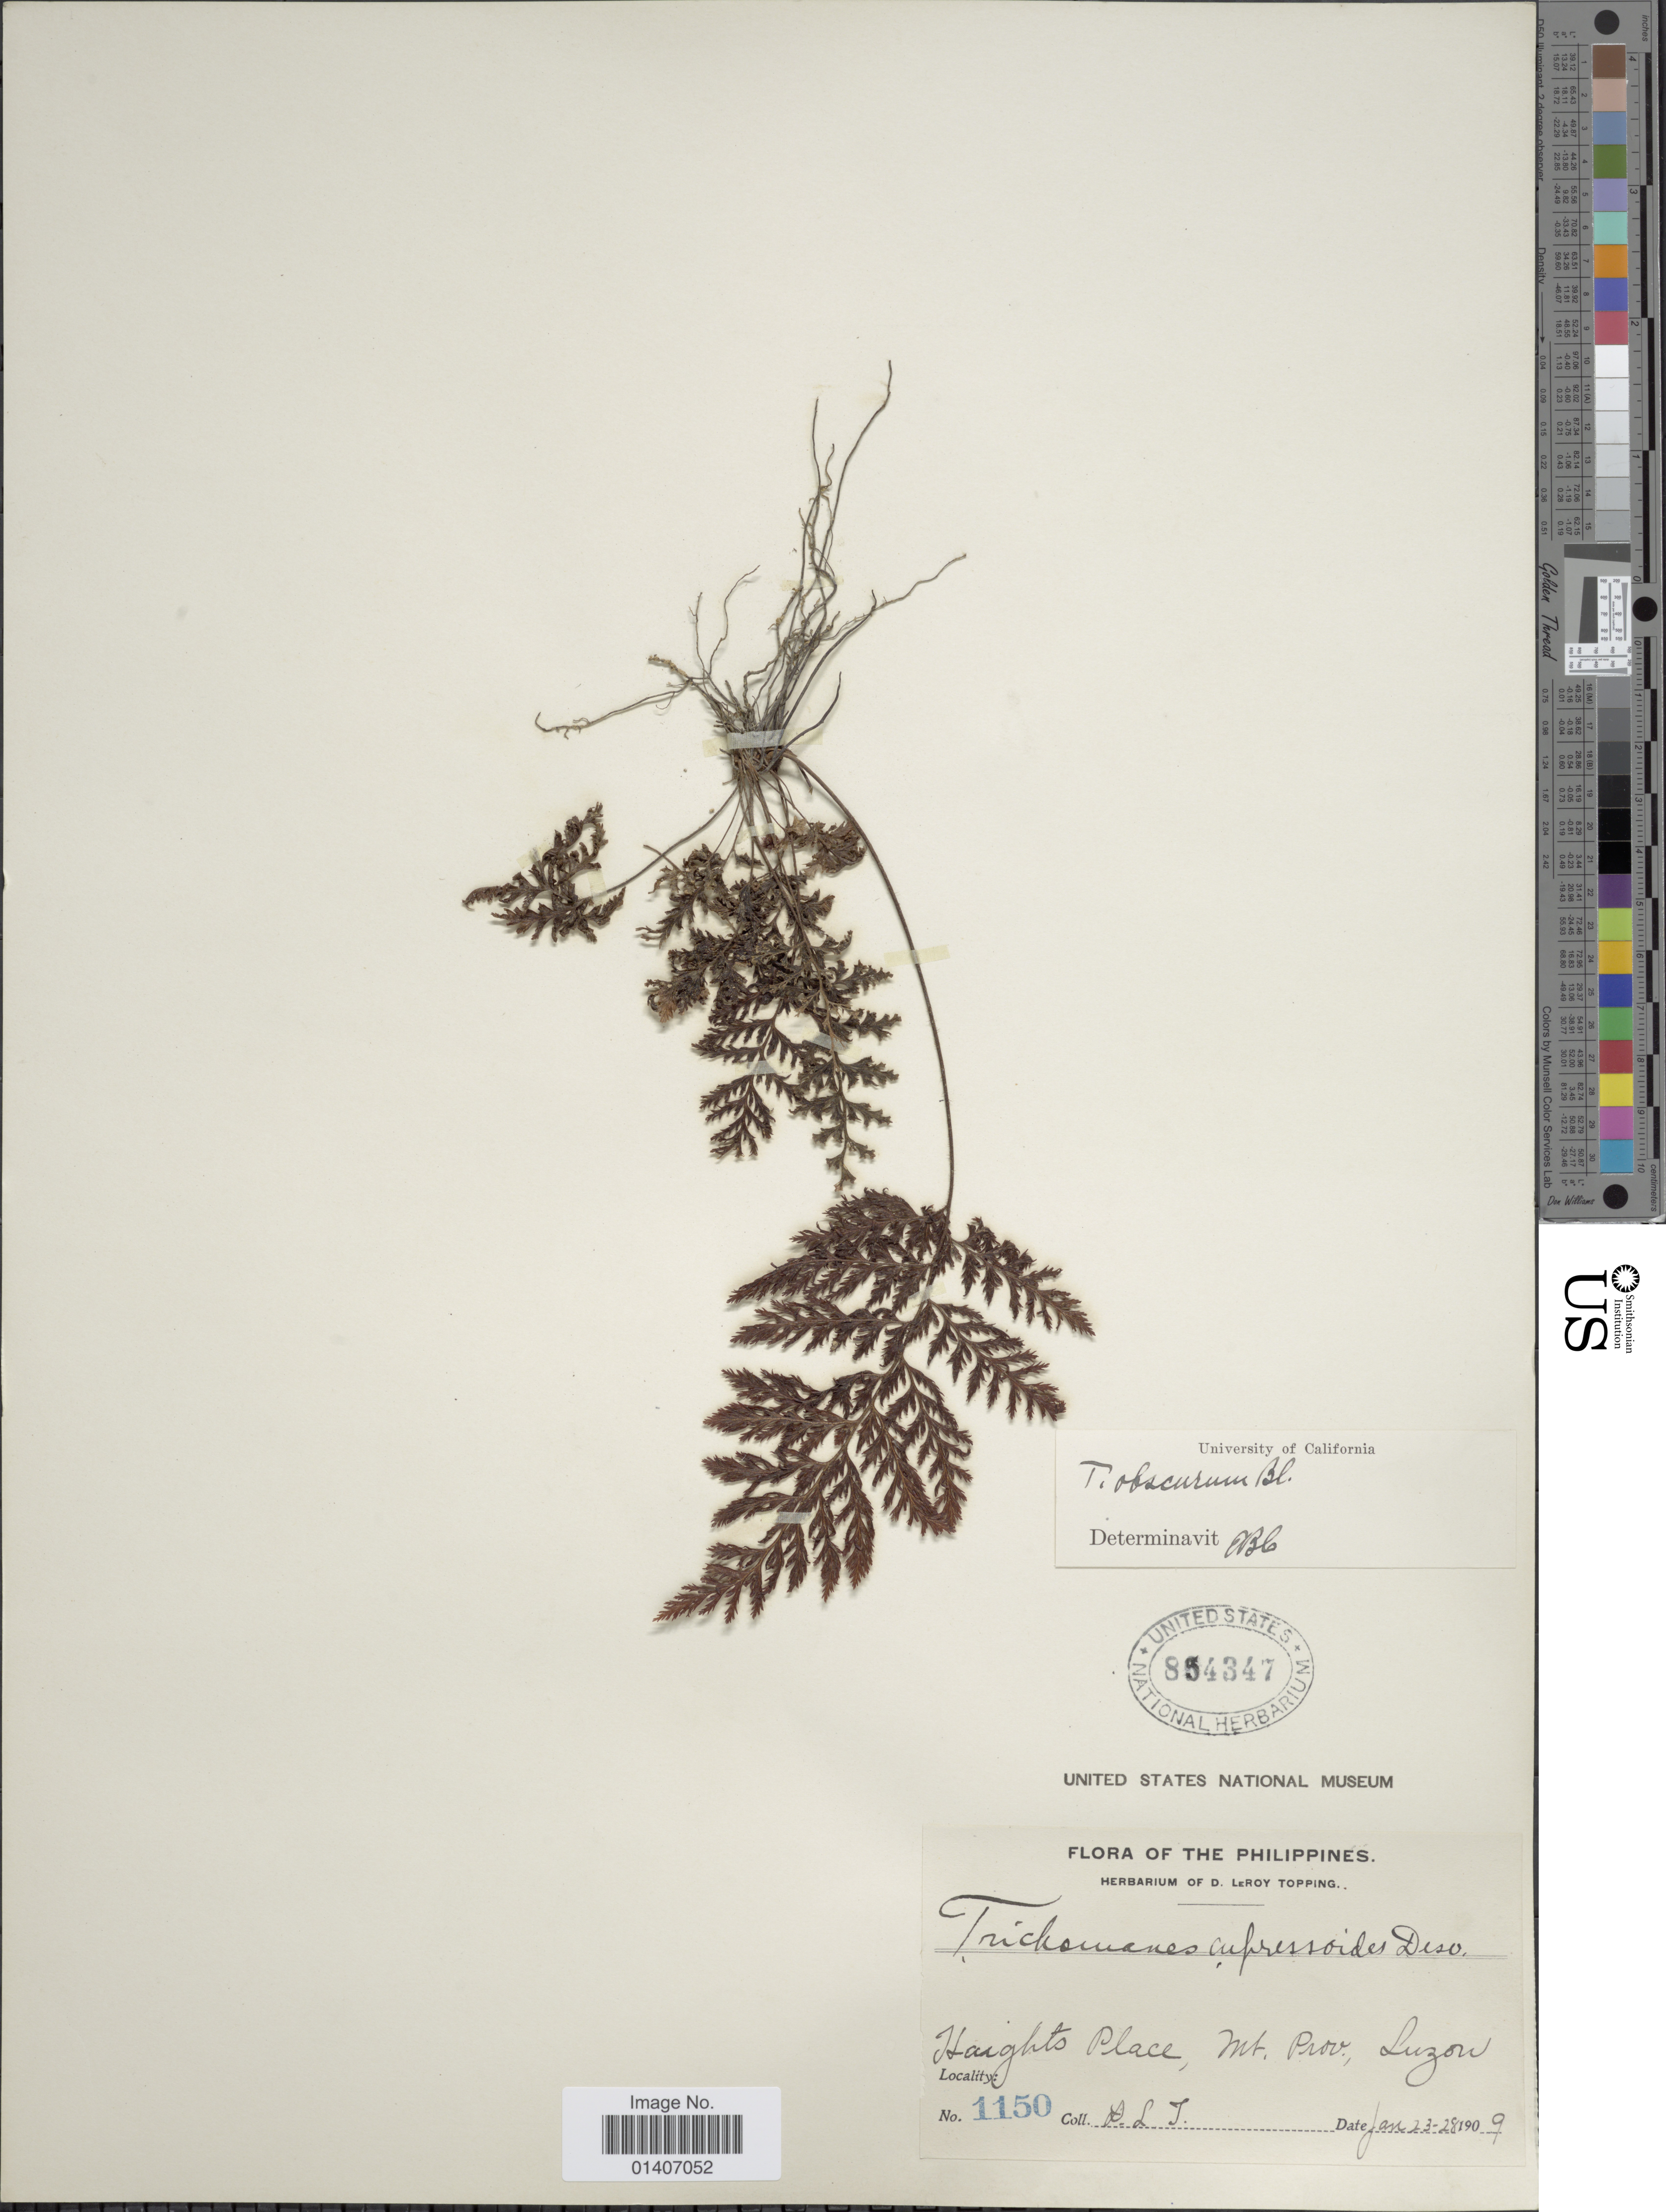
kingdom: Plantae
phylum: Tracheophyta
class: Polypodiopsida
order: Hymenophyllales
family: Hymenophyllaceae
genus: Abrodictyum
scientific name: Abrodictyum obscurum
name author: (Blume) Ebihara & K. Iwats.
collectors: D. L. Topping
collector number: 1150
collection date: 1909-01-23/1909-01-28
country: Philippines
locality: Haights place, Mt. prov. Luzon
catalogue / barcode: US 854347